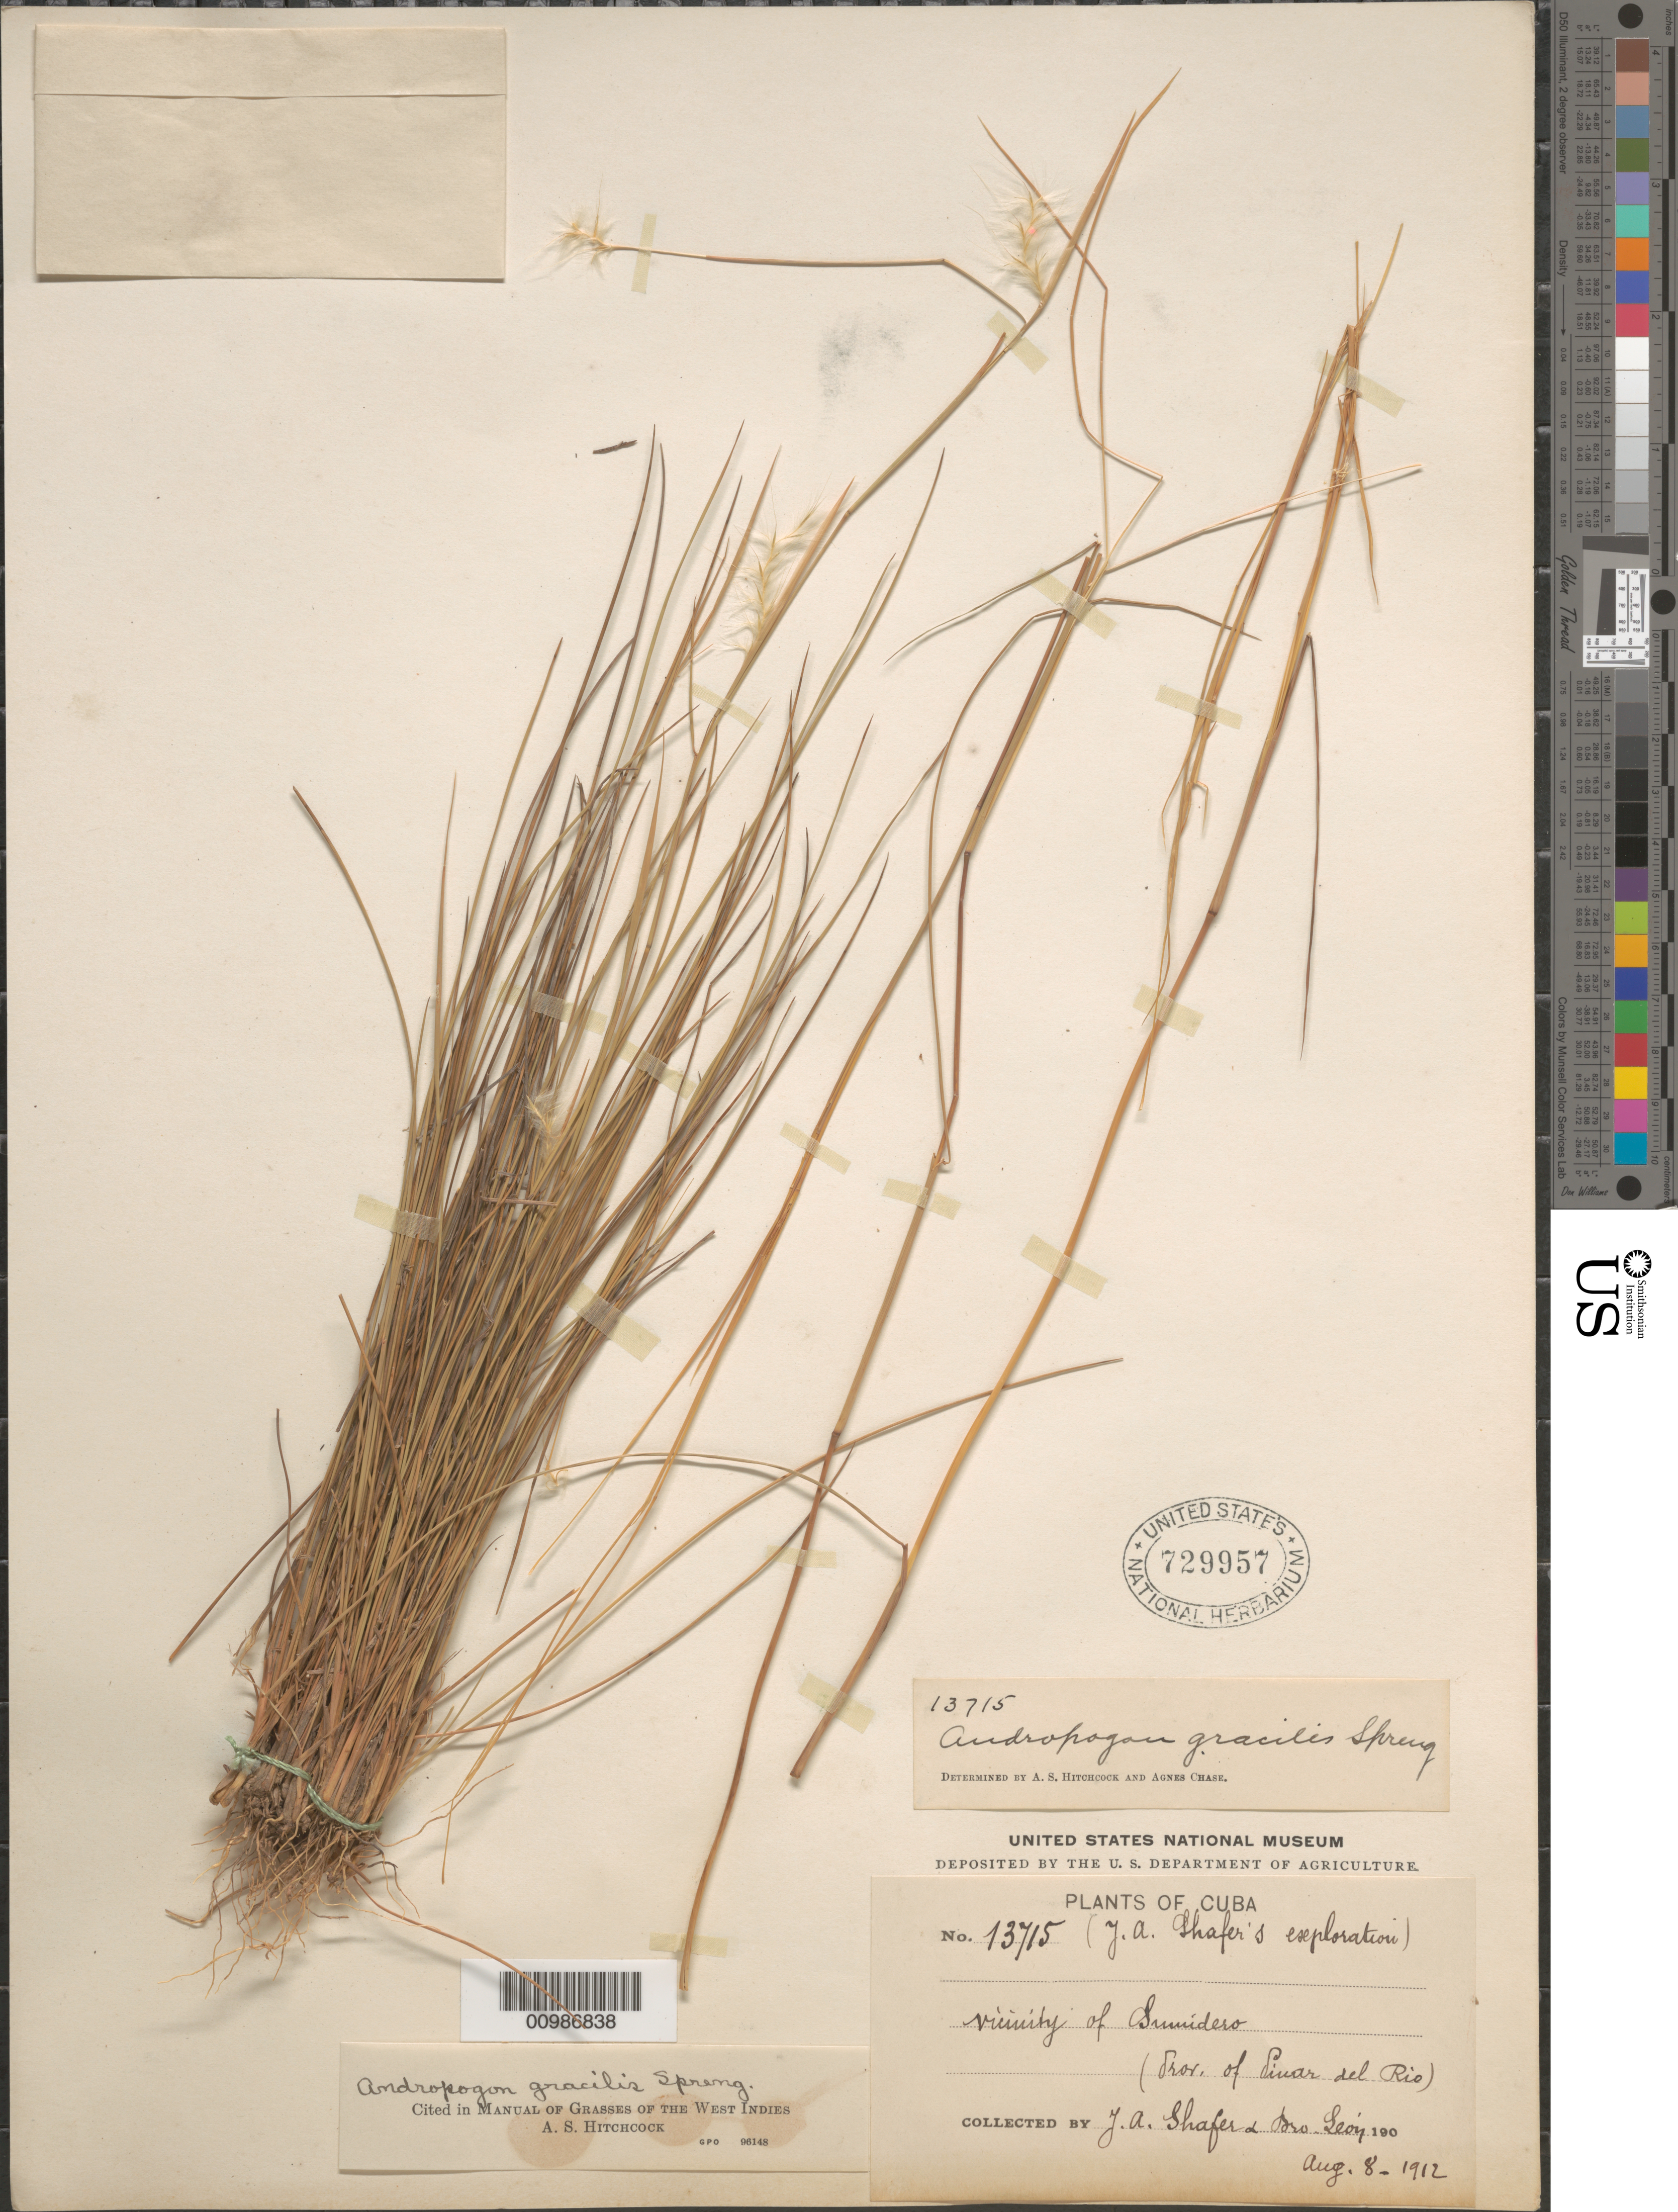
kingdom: Plantae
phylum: Tracheophyta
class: Liliopsida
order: Poales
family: Poaceae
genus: Andropogon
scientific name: Andropogon gracilis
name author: Spreng.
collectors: J. A. Shafer & Bro. León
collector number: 13715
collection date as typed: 08 Aug 1912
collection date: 1912-08-08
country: Cuba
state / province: Pinar del Rio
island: Cuba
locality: Vicinity of Sumidero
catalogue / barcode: US 729957